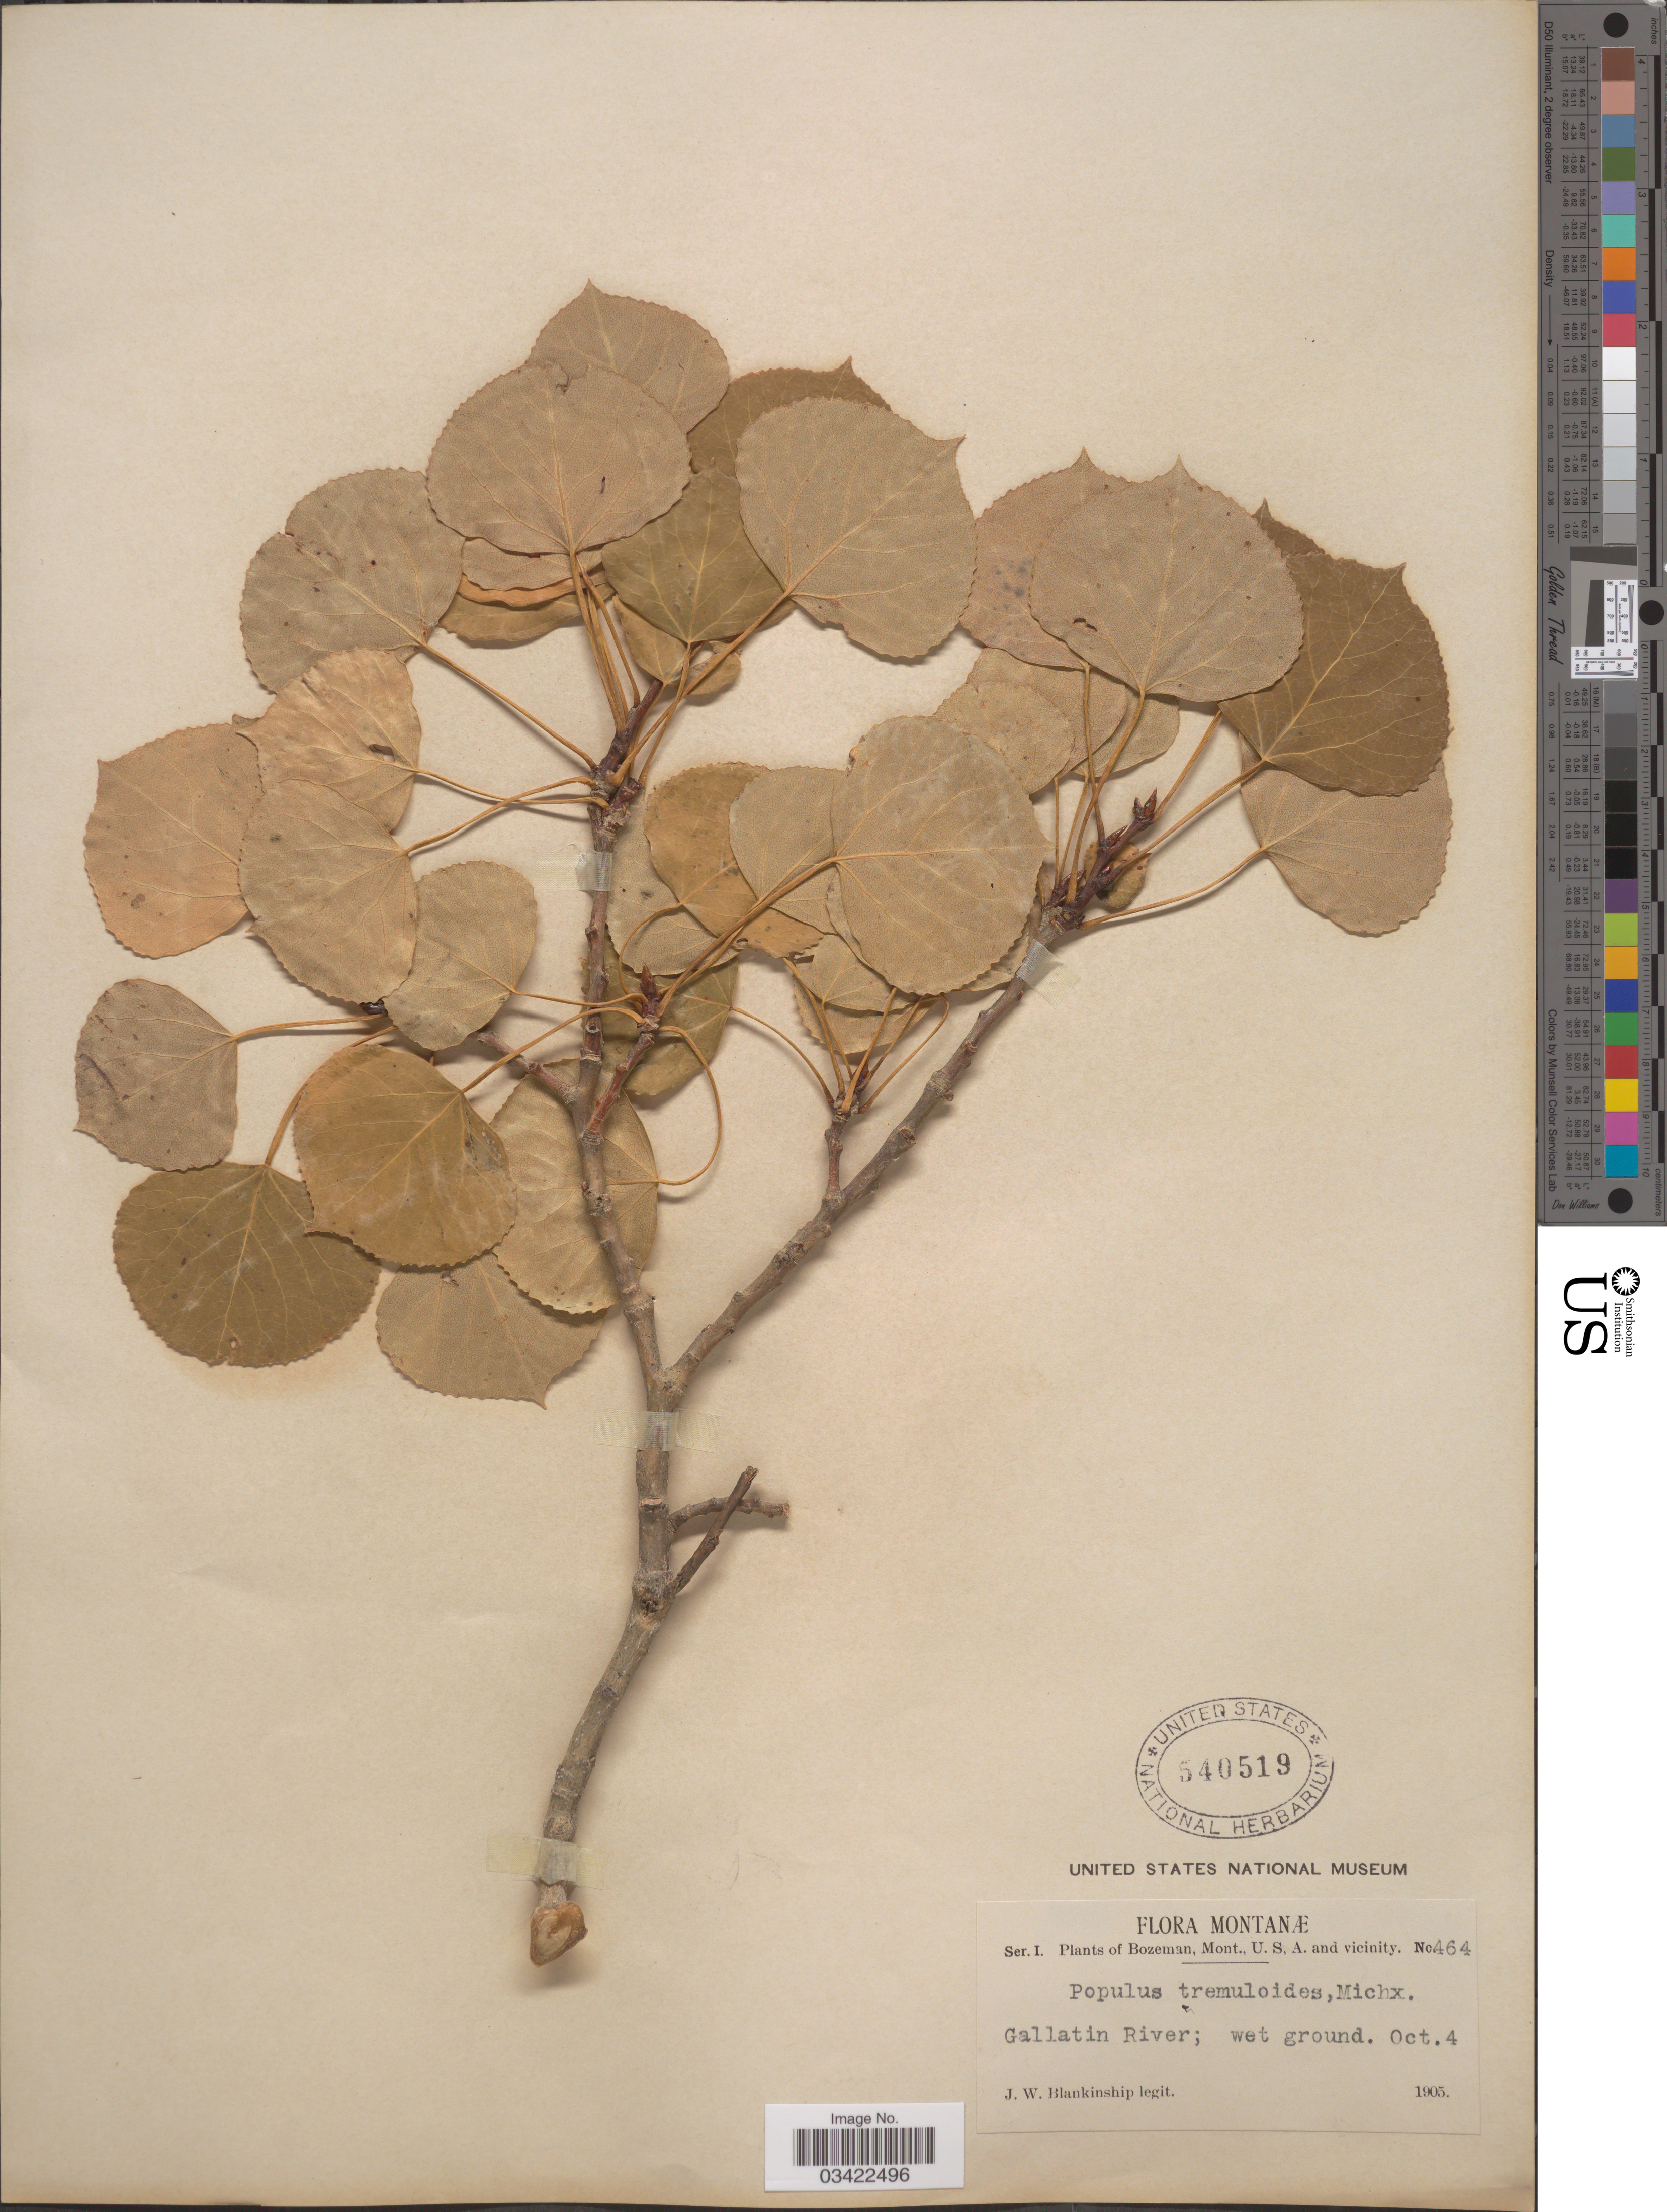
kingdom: Plantae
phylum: Tracheophyta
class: Magnoliopsida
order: Malpighiales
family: Salicaceae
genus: Populus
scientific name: Populus tremuloides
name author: Michx.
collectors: J. W. Blankinship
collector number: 464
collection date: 1905-10-04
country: United States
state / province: Montana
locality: Bozeman, Mont., U.S.A. and vicinity. Gallatin River.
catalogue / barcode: US 540519